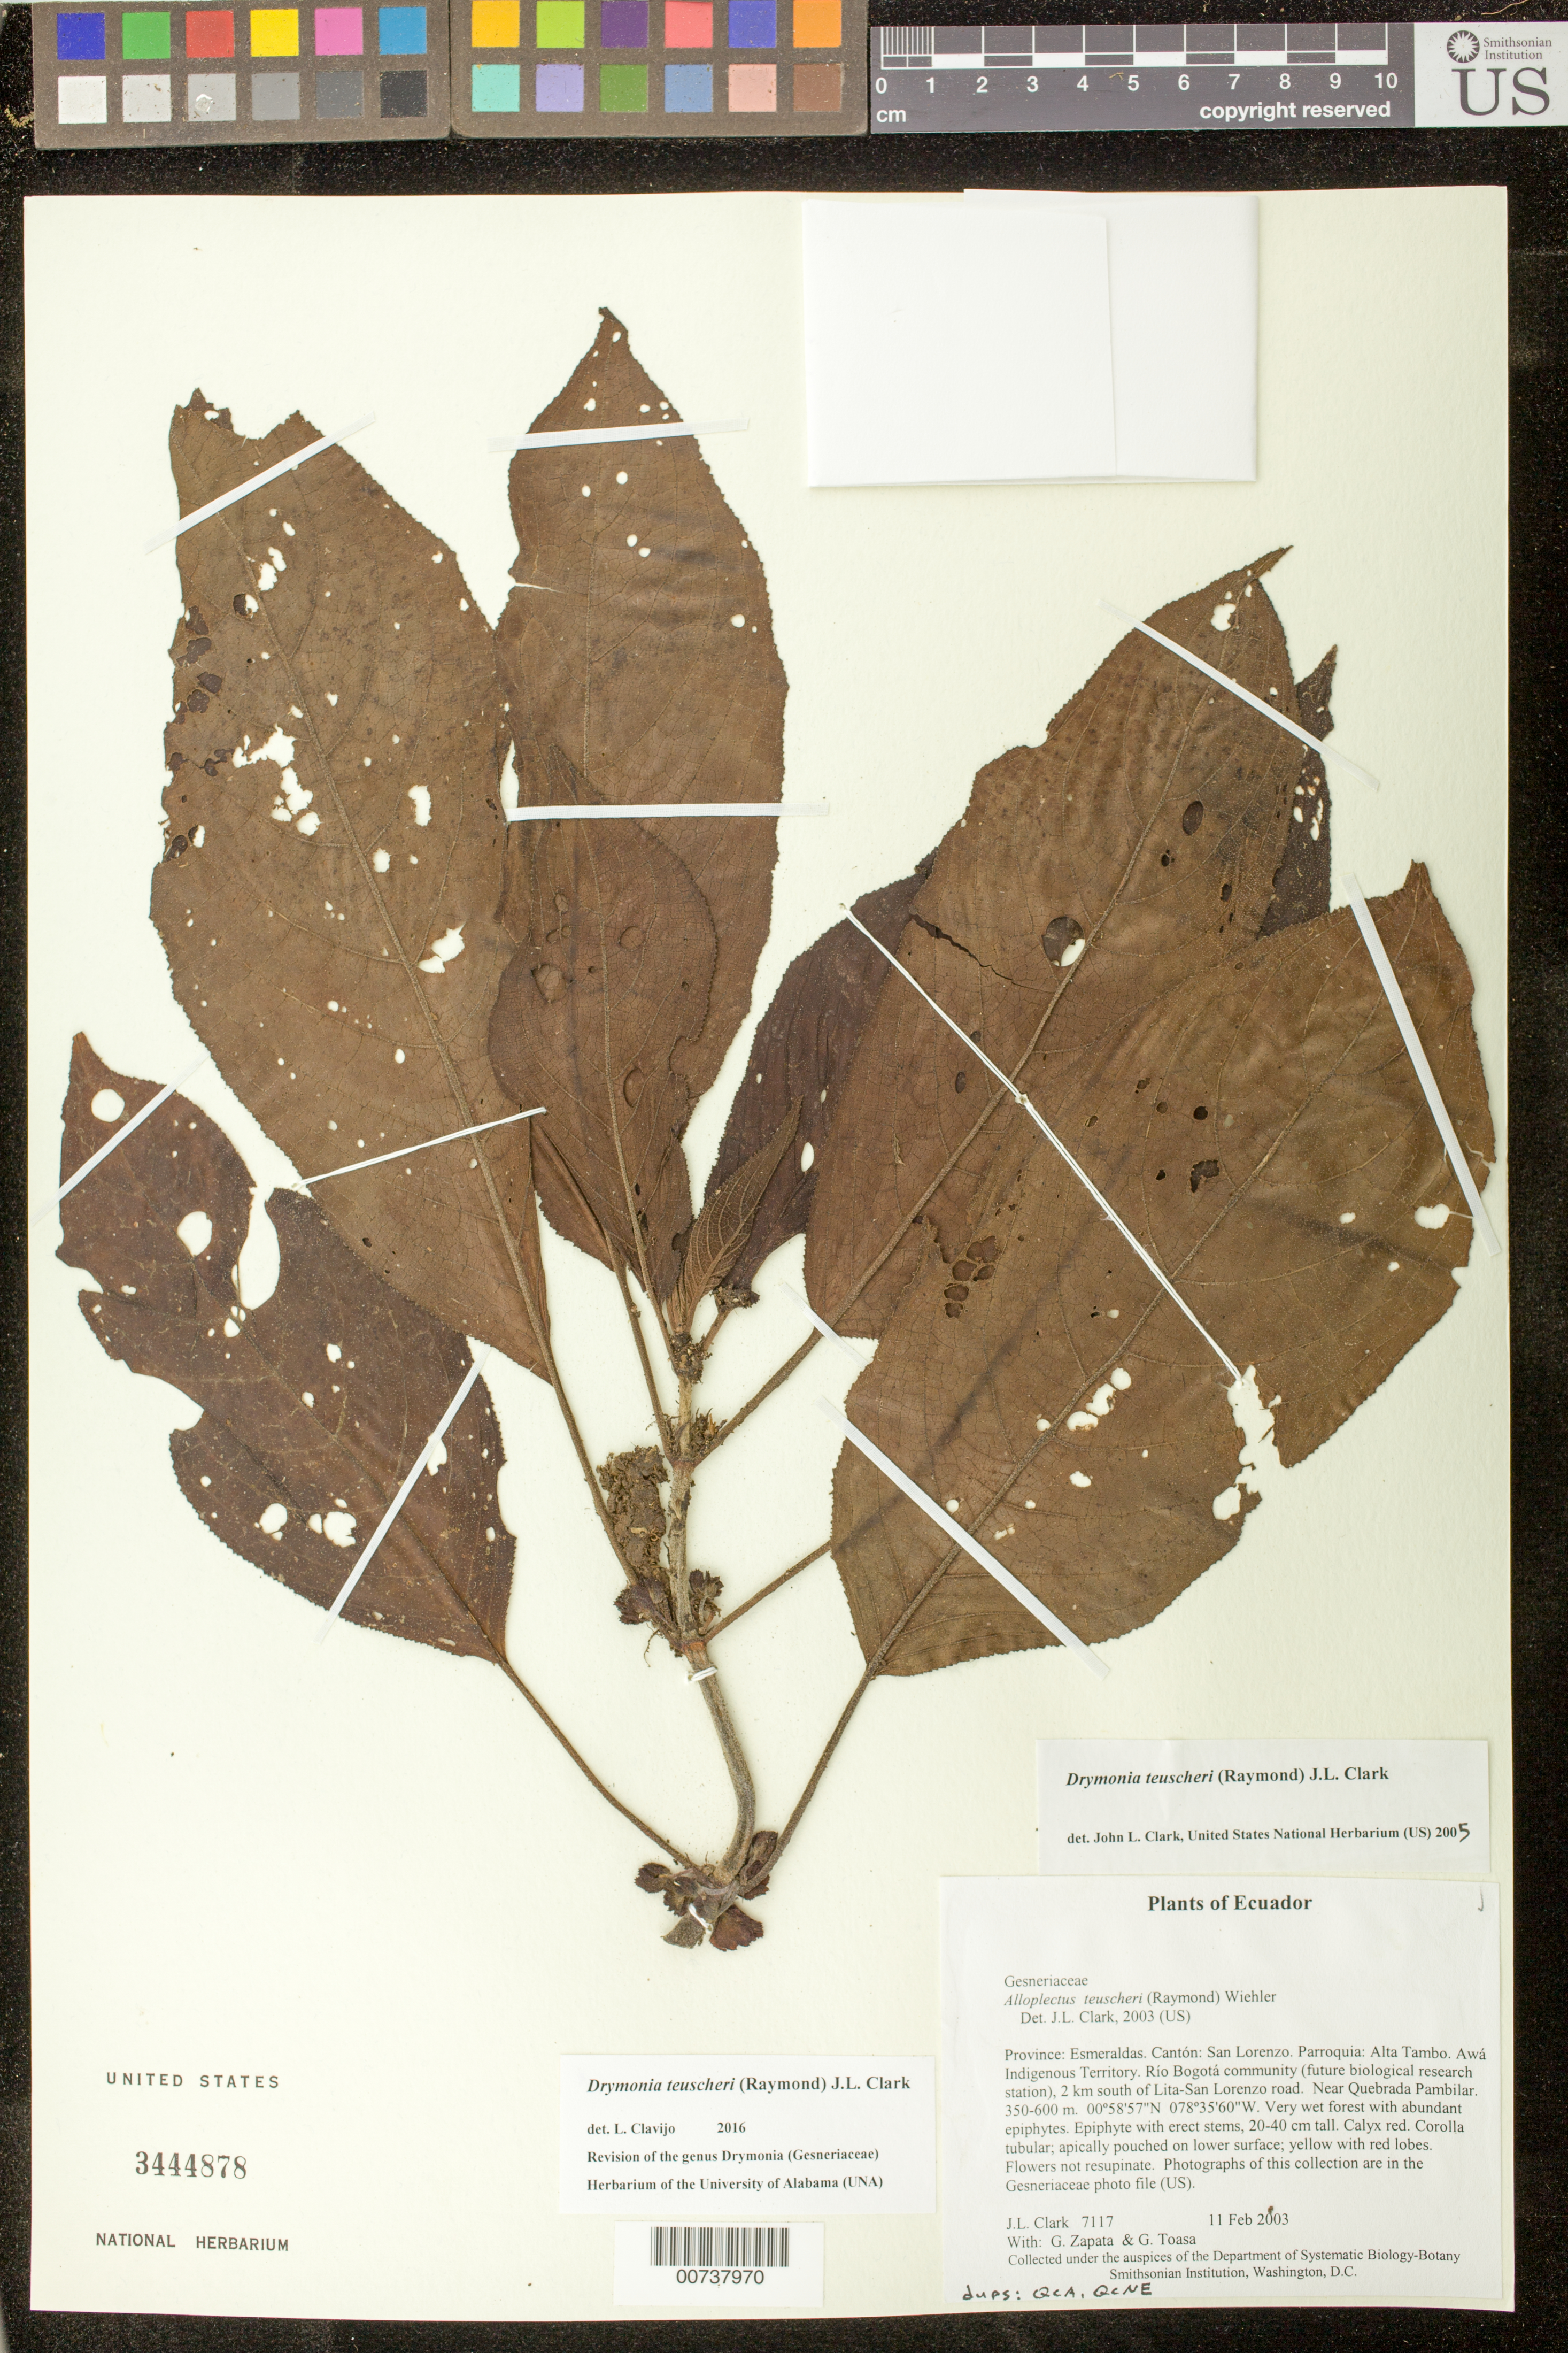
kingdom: Plantae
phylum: Tracheophyta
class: Magnoliopsida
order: Lamiales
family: Gesneriaceae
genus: Drymonia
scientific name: Drymonia teuscheri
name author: (Raymond) J.L. Clark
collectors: J. L. Clark, G. Zapata & G. Toasa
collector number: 7117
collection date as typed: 11 Feb 2003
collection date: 2003-02-11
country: Ecuador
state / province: Esmeraldas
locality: San Lorenzo. Parroquia: Alta Tambo. Awá Indigenous Territory. Río Bogotá community (future biological research station), 2 km south of Lita-San Lorenzo road. Near Quebrada Pambilar.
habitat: Very wet forest with abundant epiphytes.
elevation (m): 350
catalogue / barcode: US 3444878